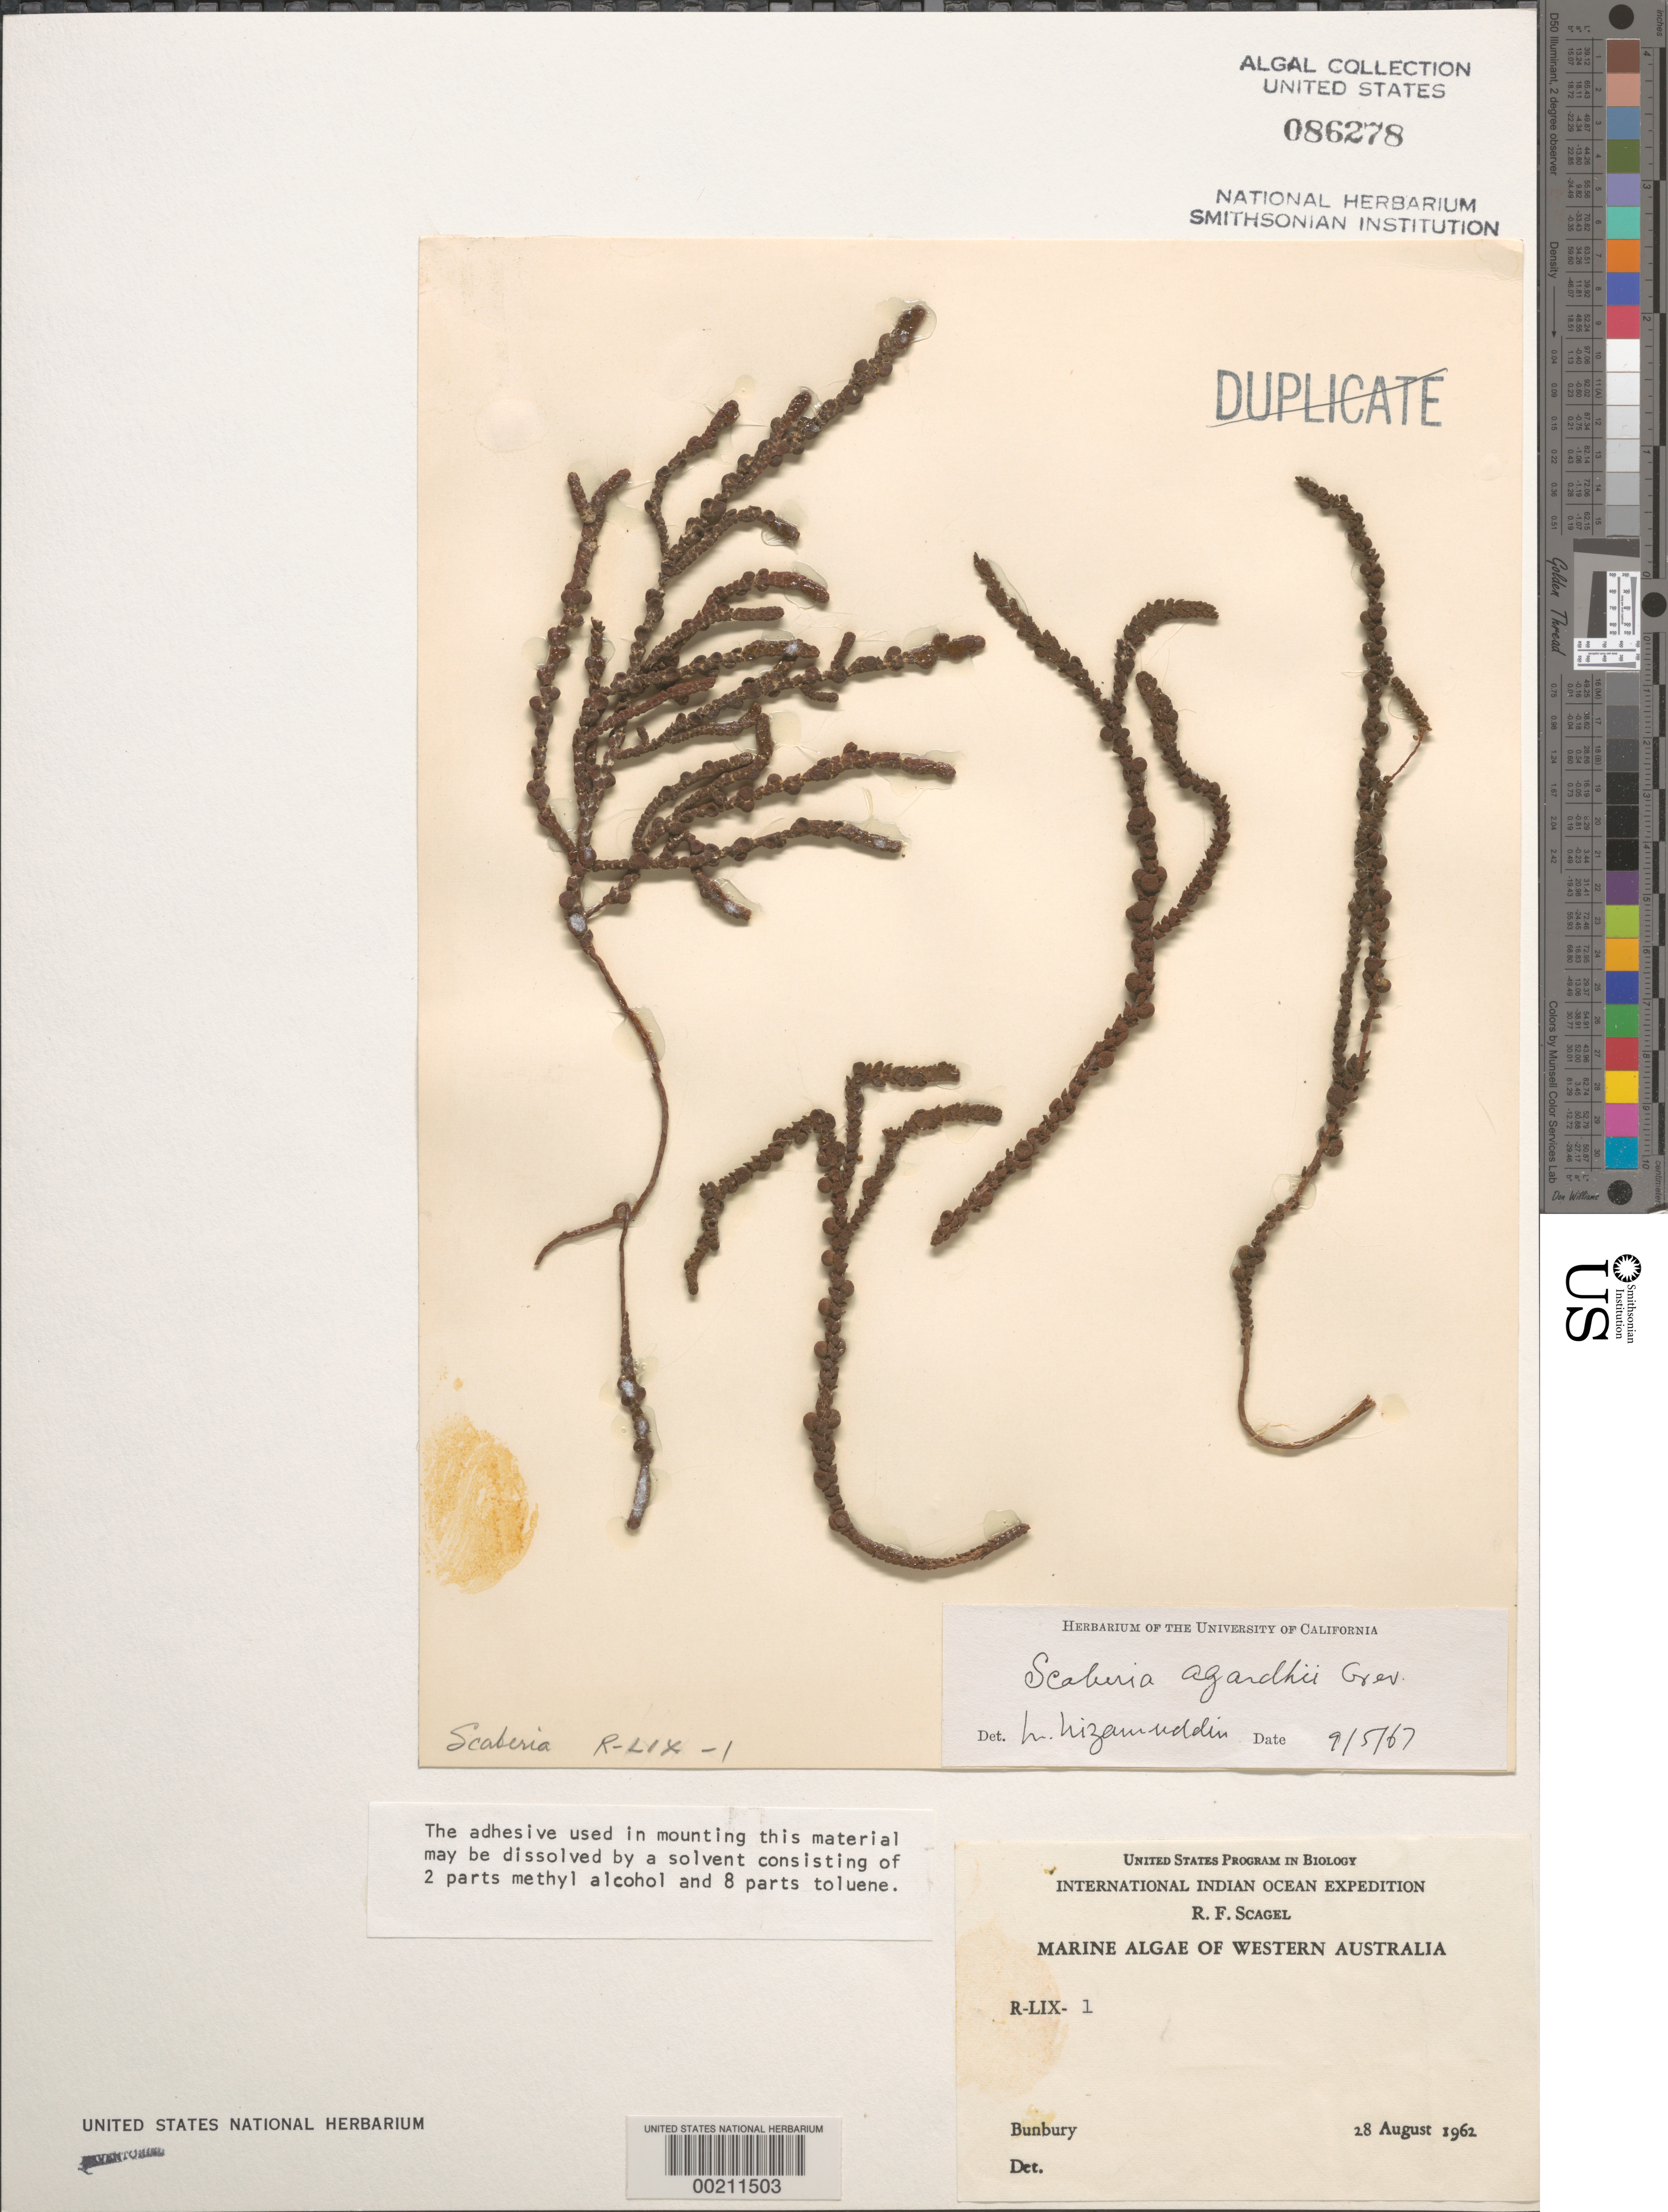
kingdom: Chromista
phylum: Ochrophyta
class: Phaeophyceae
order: Fucales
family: Sargassaceae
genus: Scaberia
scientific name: Scaberia agardhii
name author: Greville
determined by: Nizamuddin, M.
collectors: R. F. Scagel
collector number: R-LIX-1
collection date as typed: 28 Aug 1962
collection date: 1962-08-28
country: Australia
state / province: Western Australia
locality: Bunbury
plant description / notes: International Indian Ocean Expedition, 1962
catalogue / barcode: US 86278